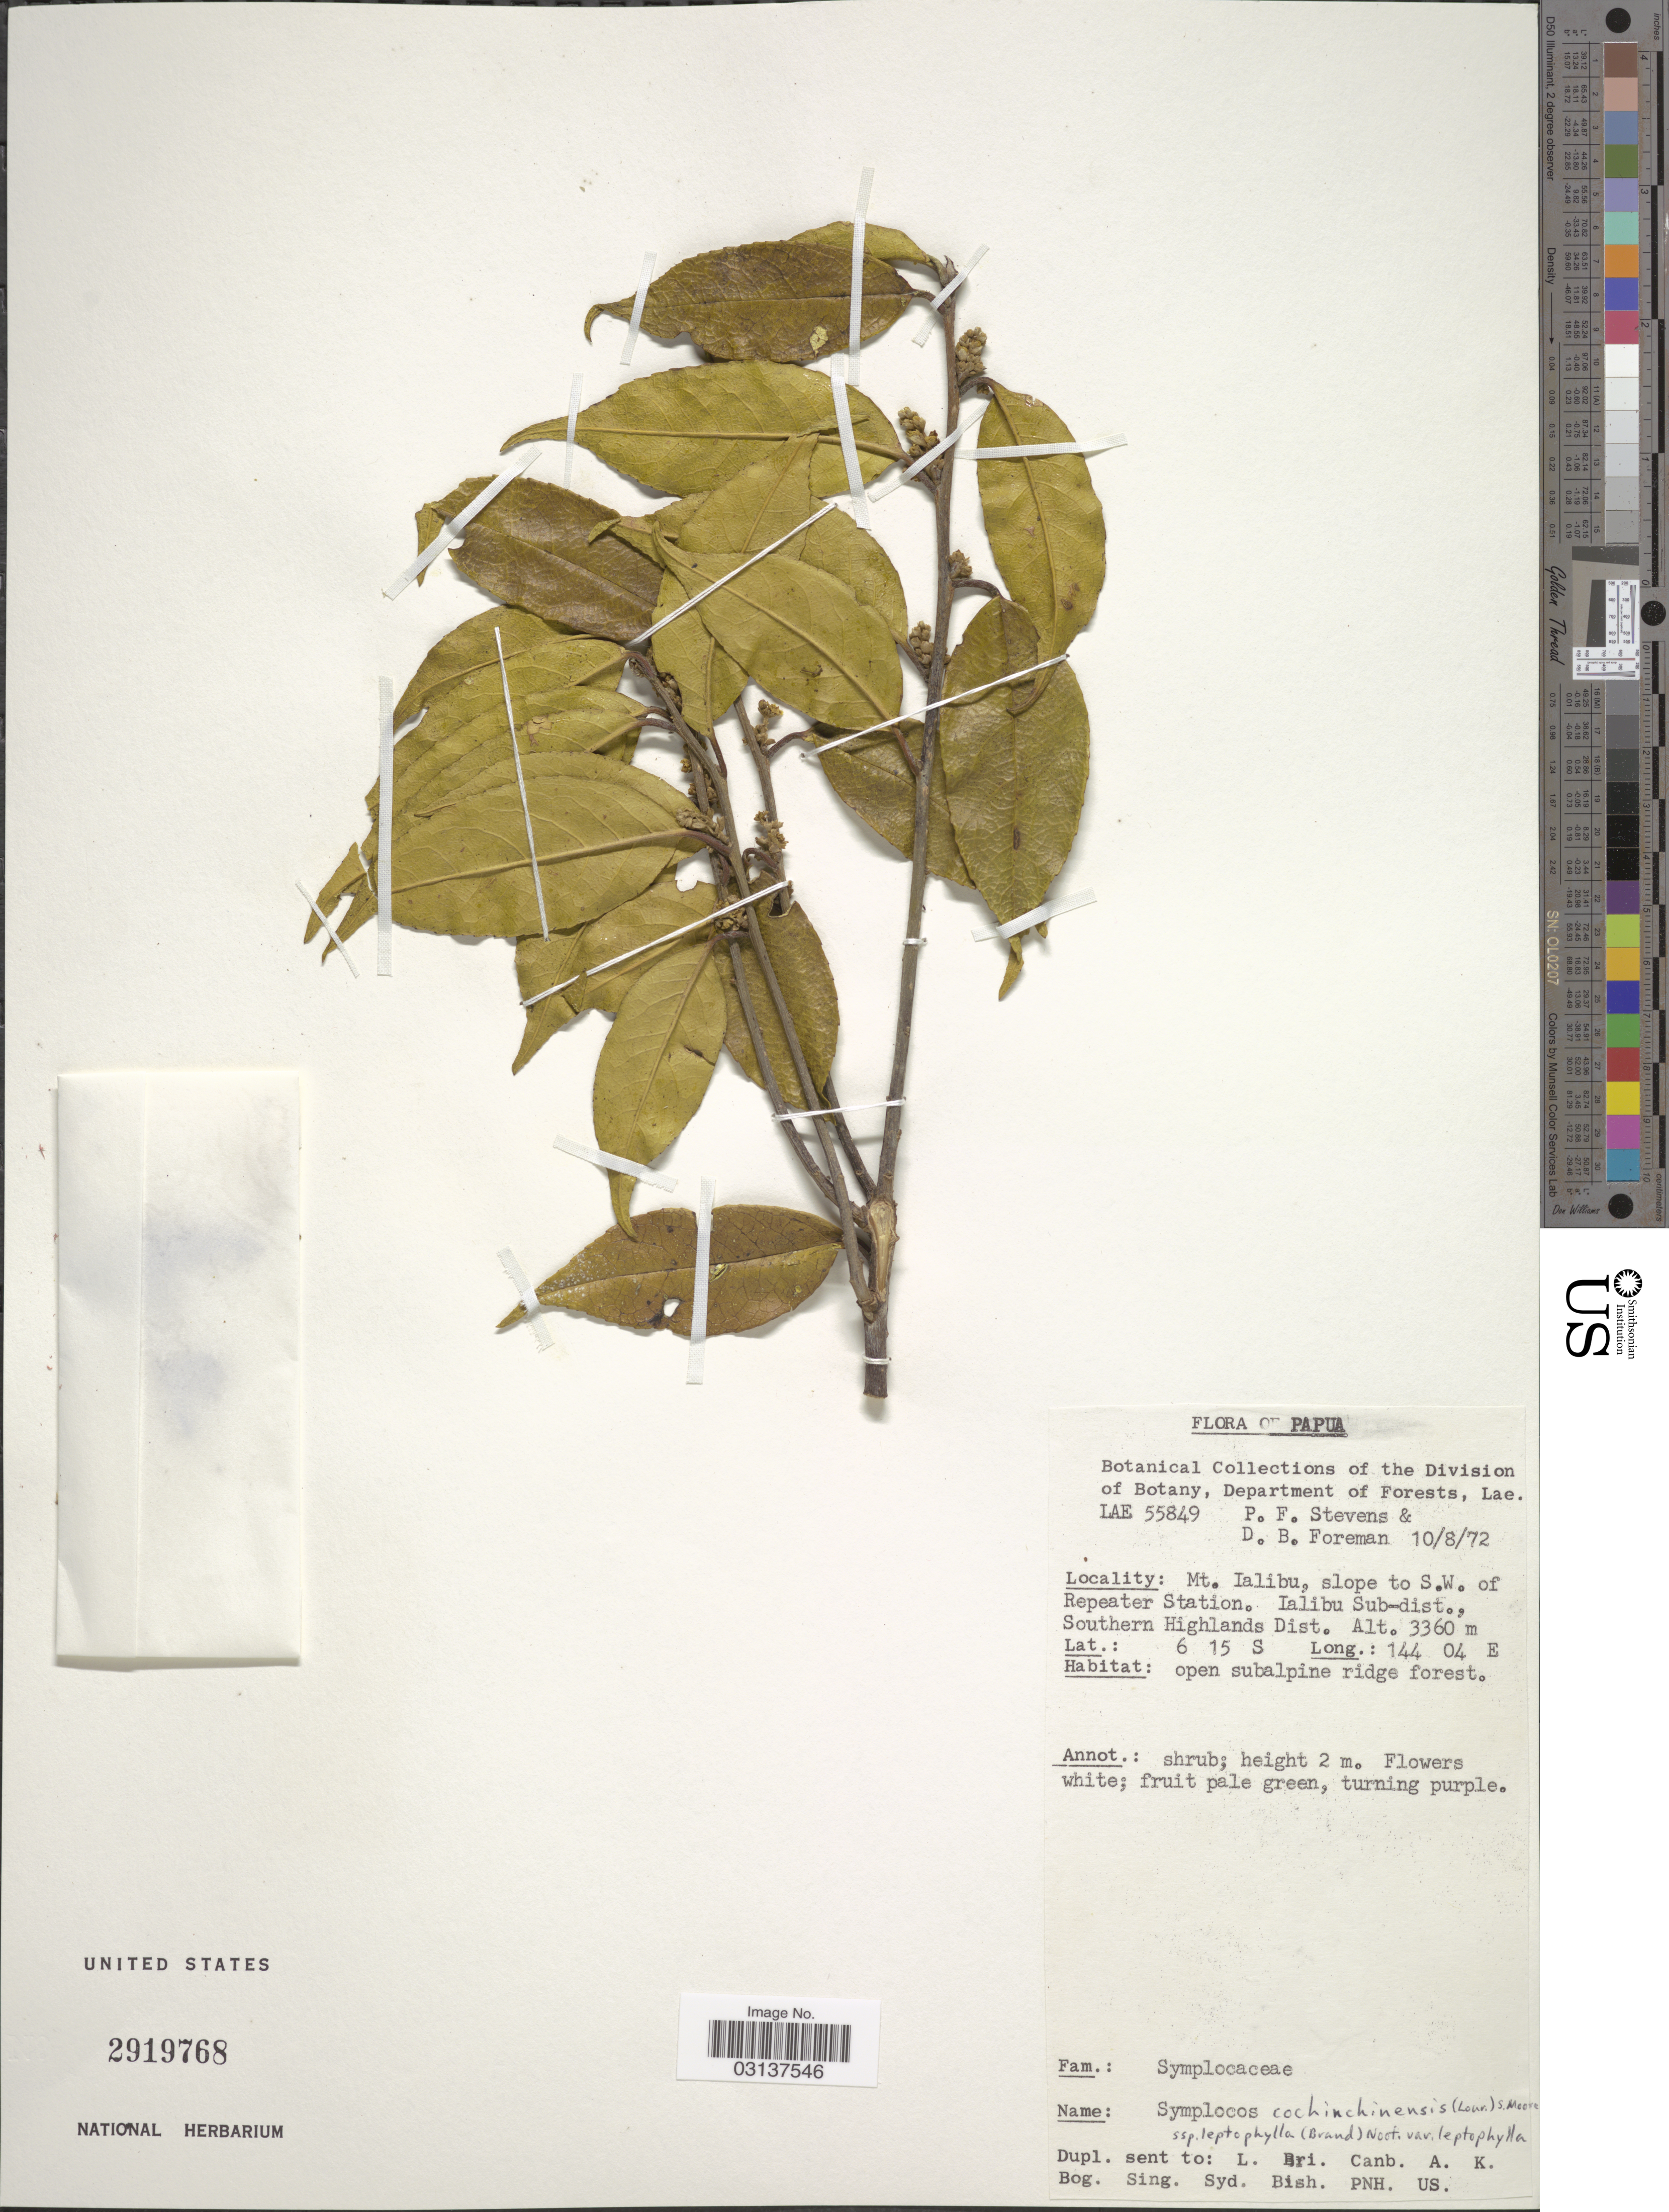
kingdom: Plantae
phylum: Tracheophyta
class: Magnoliopsida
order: Ericales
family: Symplocaceae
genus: Symplocos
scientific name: Symplocos cochinchinensis var. leptophylla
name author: (Brand) Noot.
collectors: P. F. Stevens & D. Foreman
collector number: LAE55849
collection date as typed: Transcribed d/m/y: 10/8/72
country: Papua New Guinea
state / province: Southern Highlands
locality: Papua, Mt. Ialibu, slope to S.W. of Repeater Station. Ialibu Sub-dist., Southern Highlands Dist.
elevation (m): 3360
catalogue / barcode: US 2919768